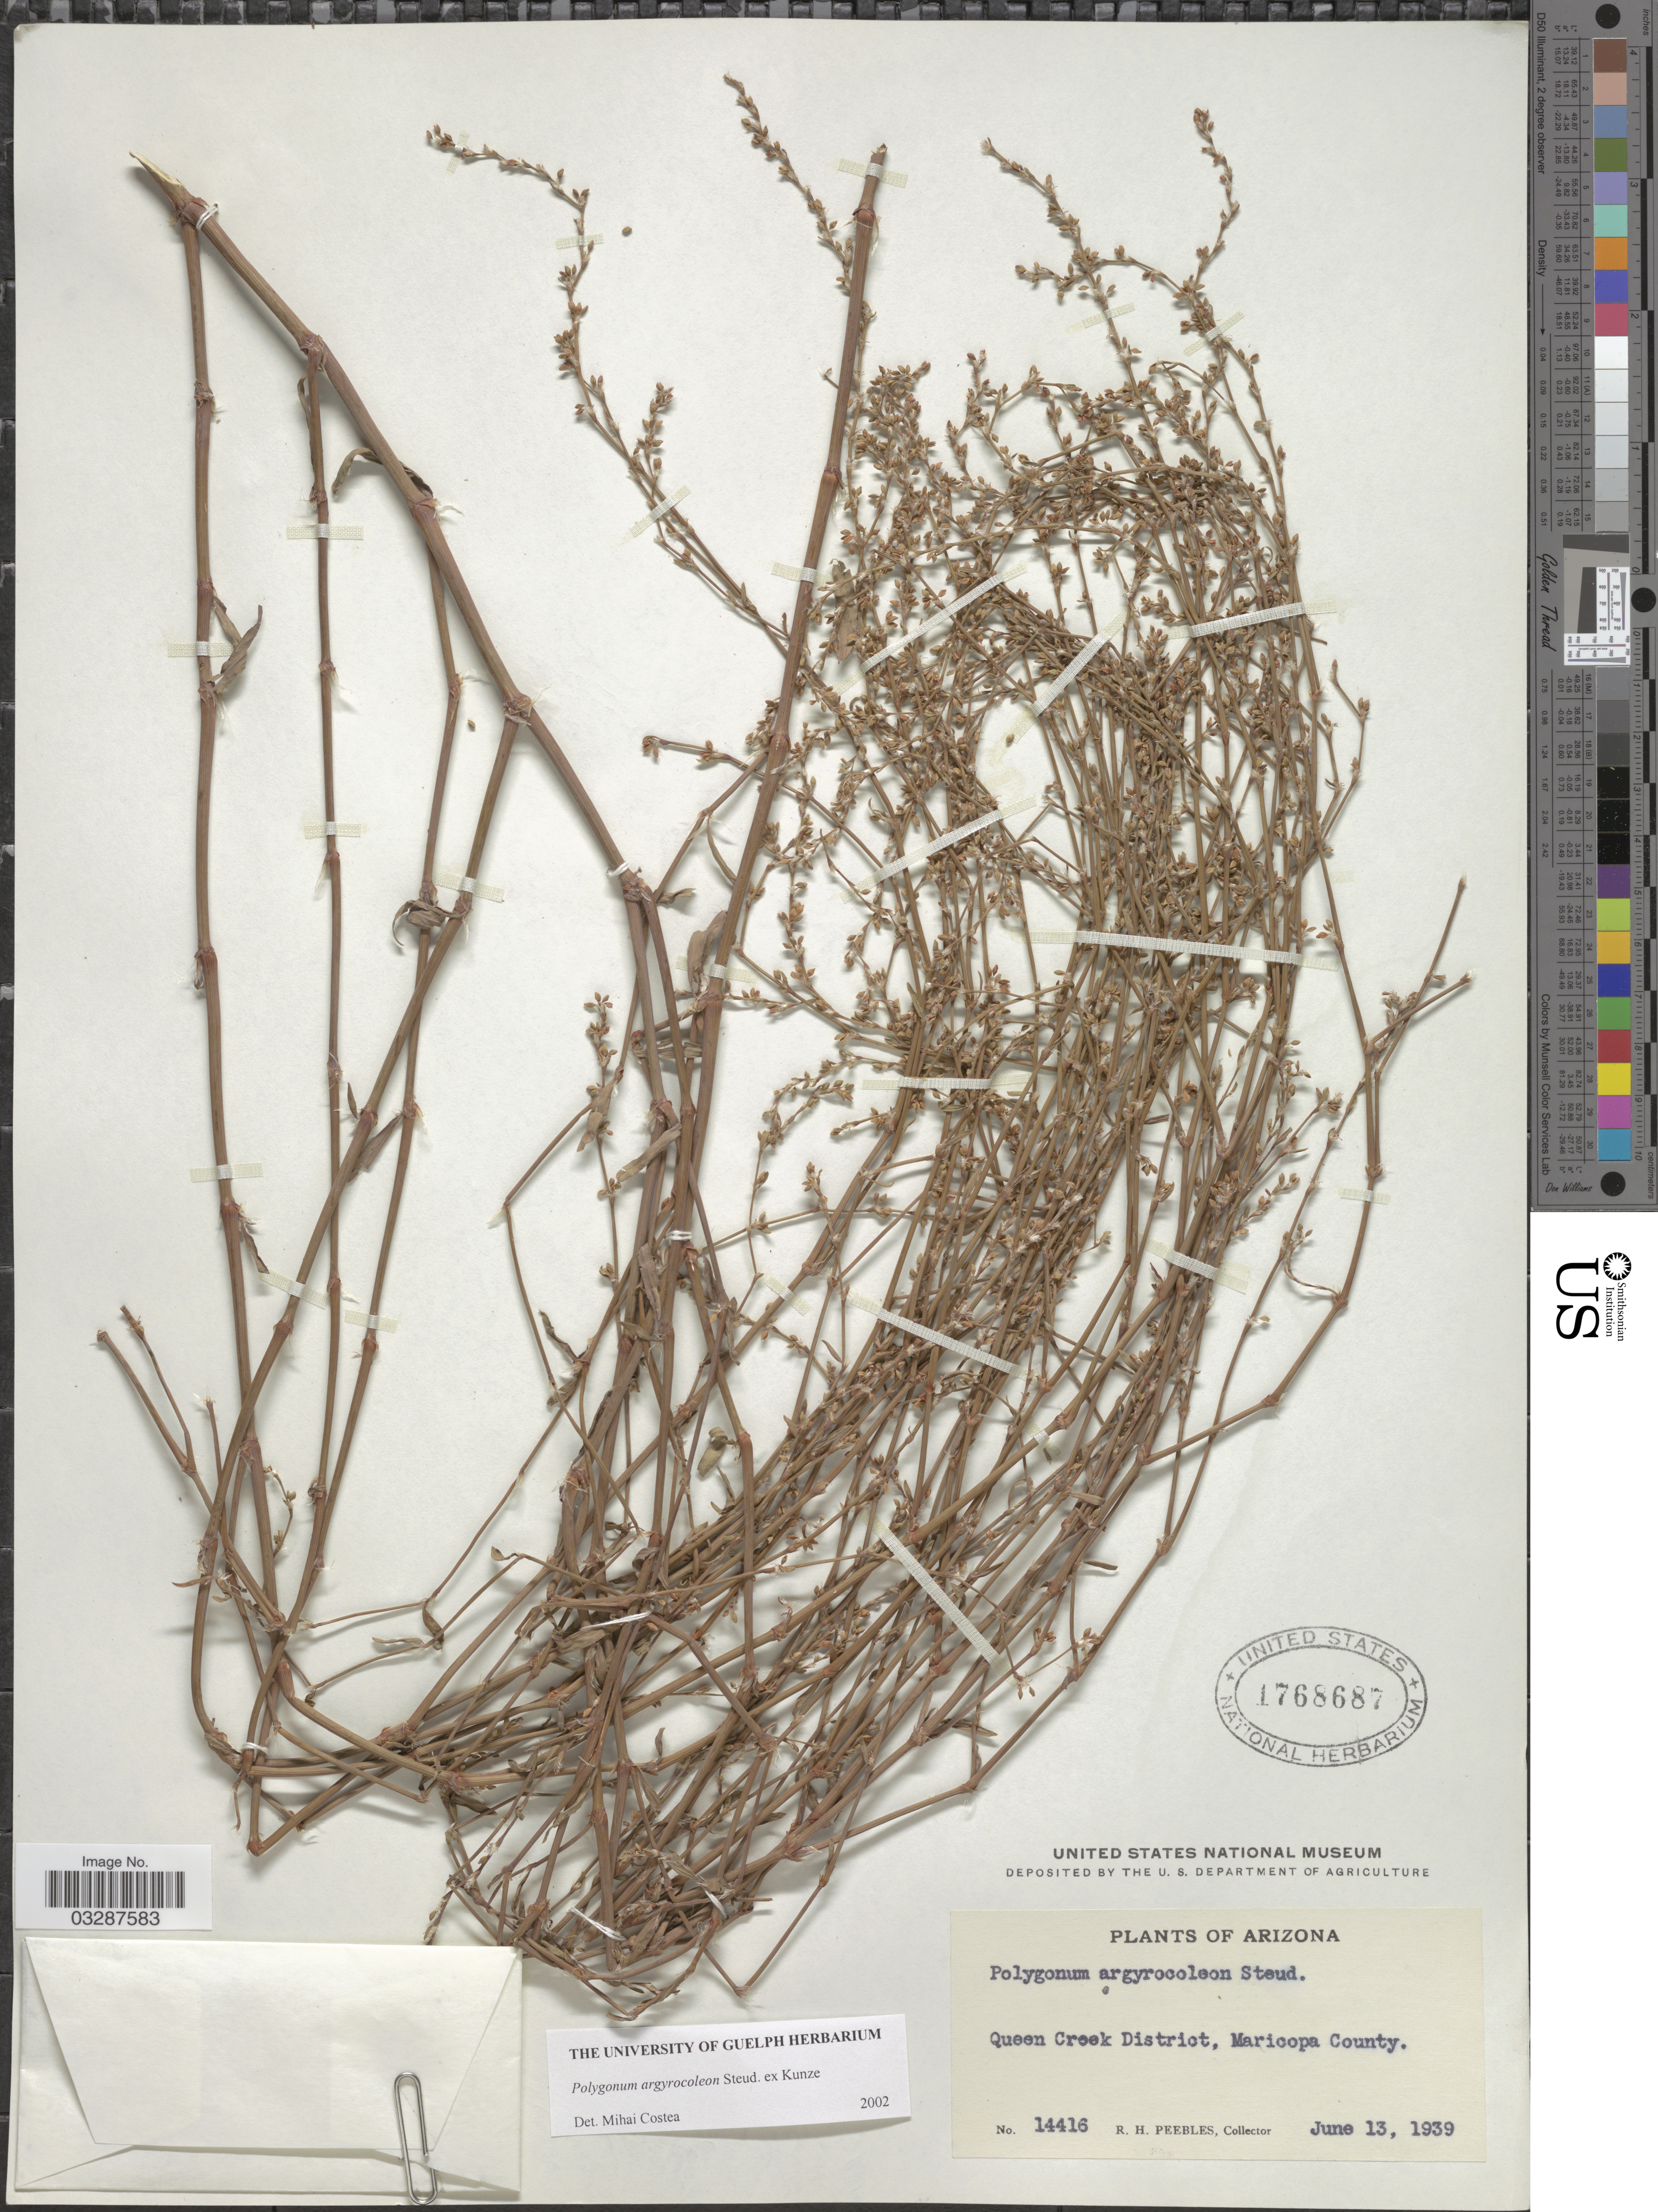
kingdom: Plantae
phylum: Tracheophyta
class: Magnoliopsida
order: Caryophyllales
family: Polygonaceae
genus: Polygonum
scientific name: Polygonum argyrocoleon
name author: Steud. ex Kunze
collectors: R. H. Peebles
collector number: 14416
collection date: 1939-06-13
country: United States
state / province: Arizona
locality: Queen Creek District, Maricopa County.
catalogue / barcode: US 1768687